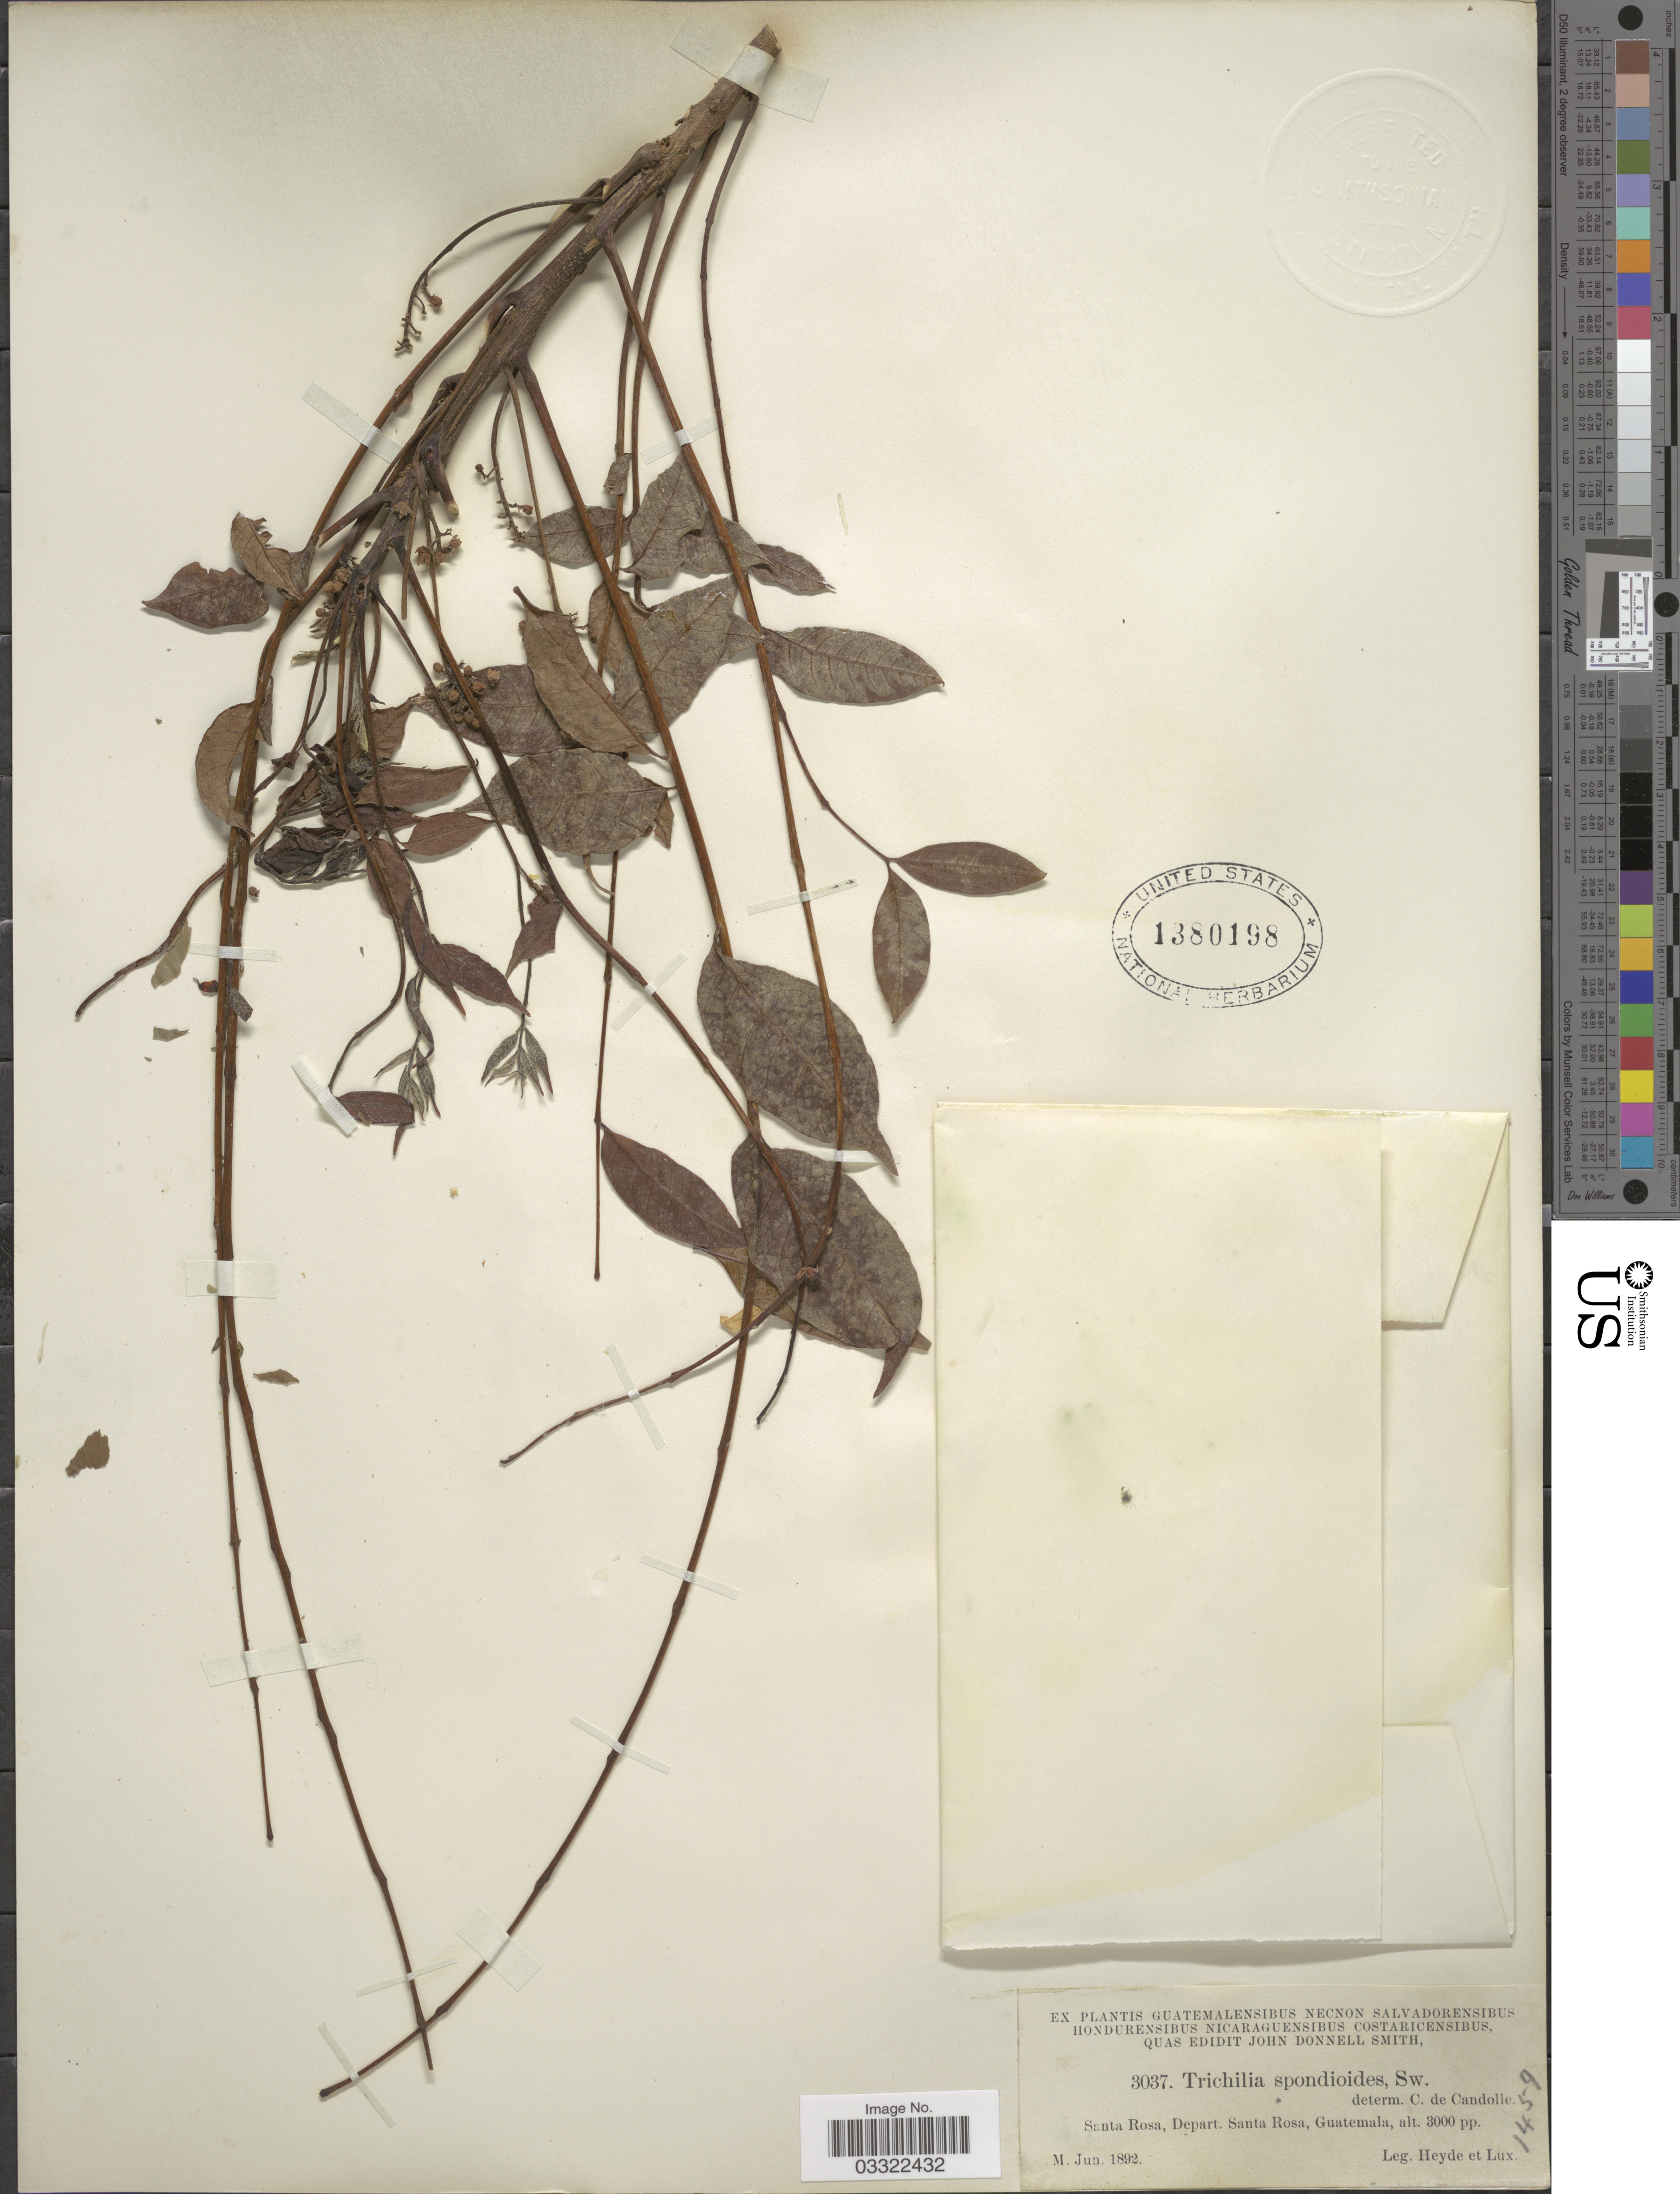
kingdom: Plantae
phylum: Tracheophyta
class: Magnoliopsida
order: Sapindales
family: Meliaceae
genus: Trichilia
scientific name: Trichilia hirta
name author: L.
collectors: Heyde & Lux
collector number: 3037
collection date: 1892-06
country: Guatemala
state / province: Santa Rosa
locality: Depart. Santa Rosa.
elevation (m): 914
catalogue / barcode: US 1380198